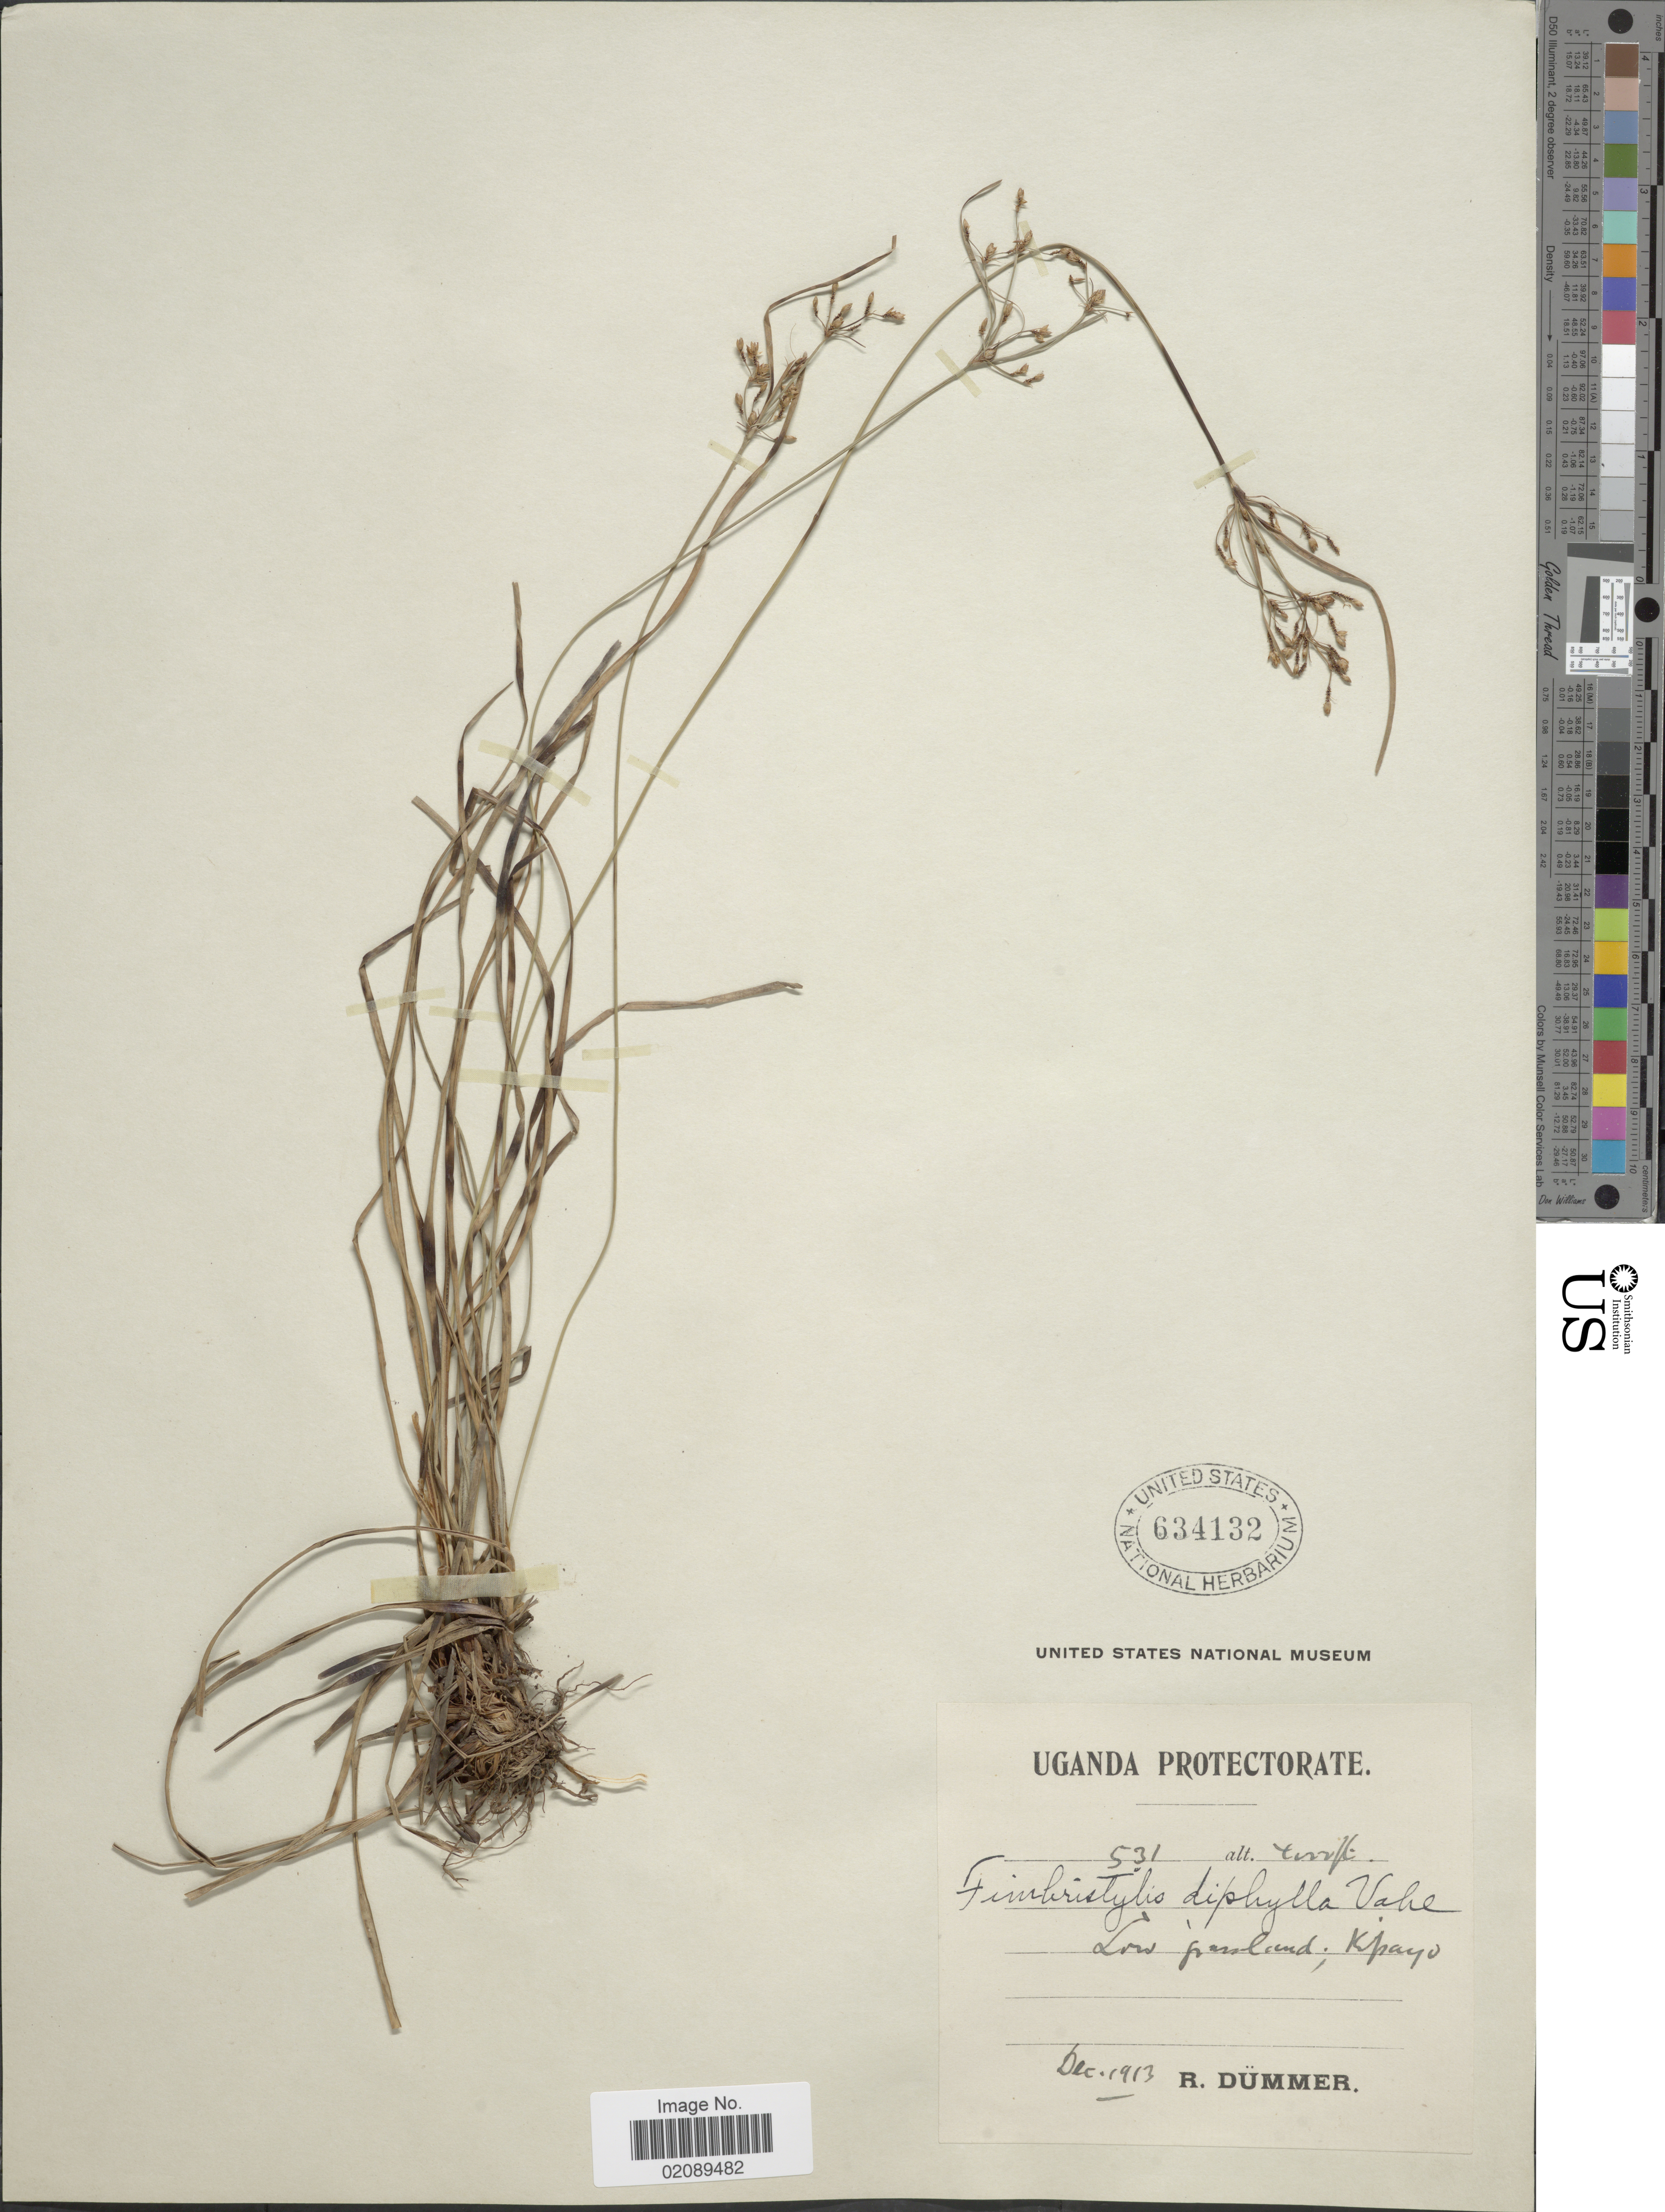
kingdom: Plantae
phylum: Tracheophyta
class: Liliopsida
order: Poales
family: Cyperaceae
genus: Fimbristylis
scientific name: Fimbristylis dichotoma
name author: (L.) Vahl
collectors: R. A. Dümmer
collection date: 1913-12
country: Uganda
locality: Low grassland, Kipayo.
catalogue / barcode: US 634132